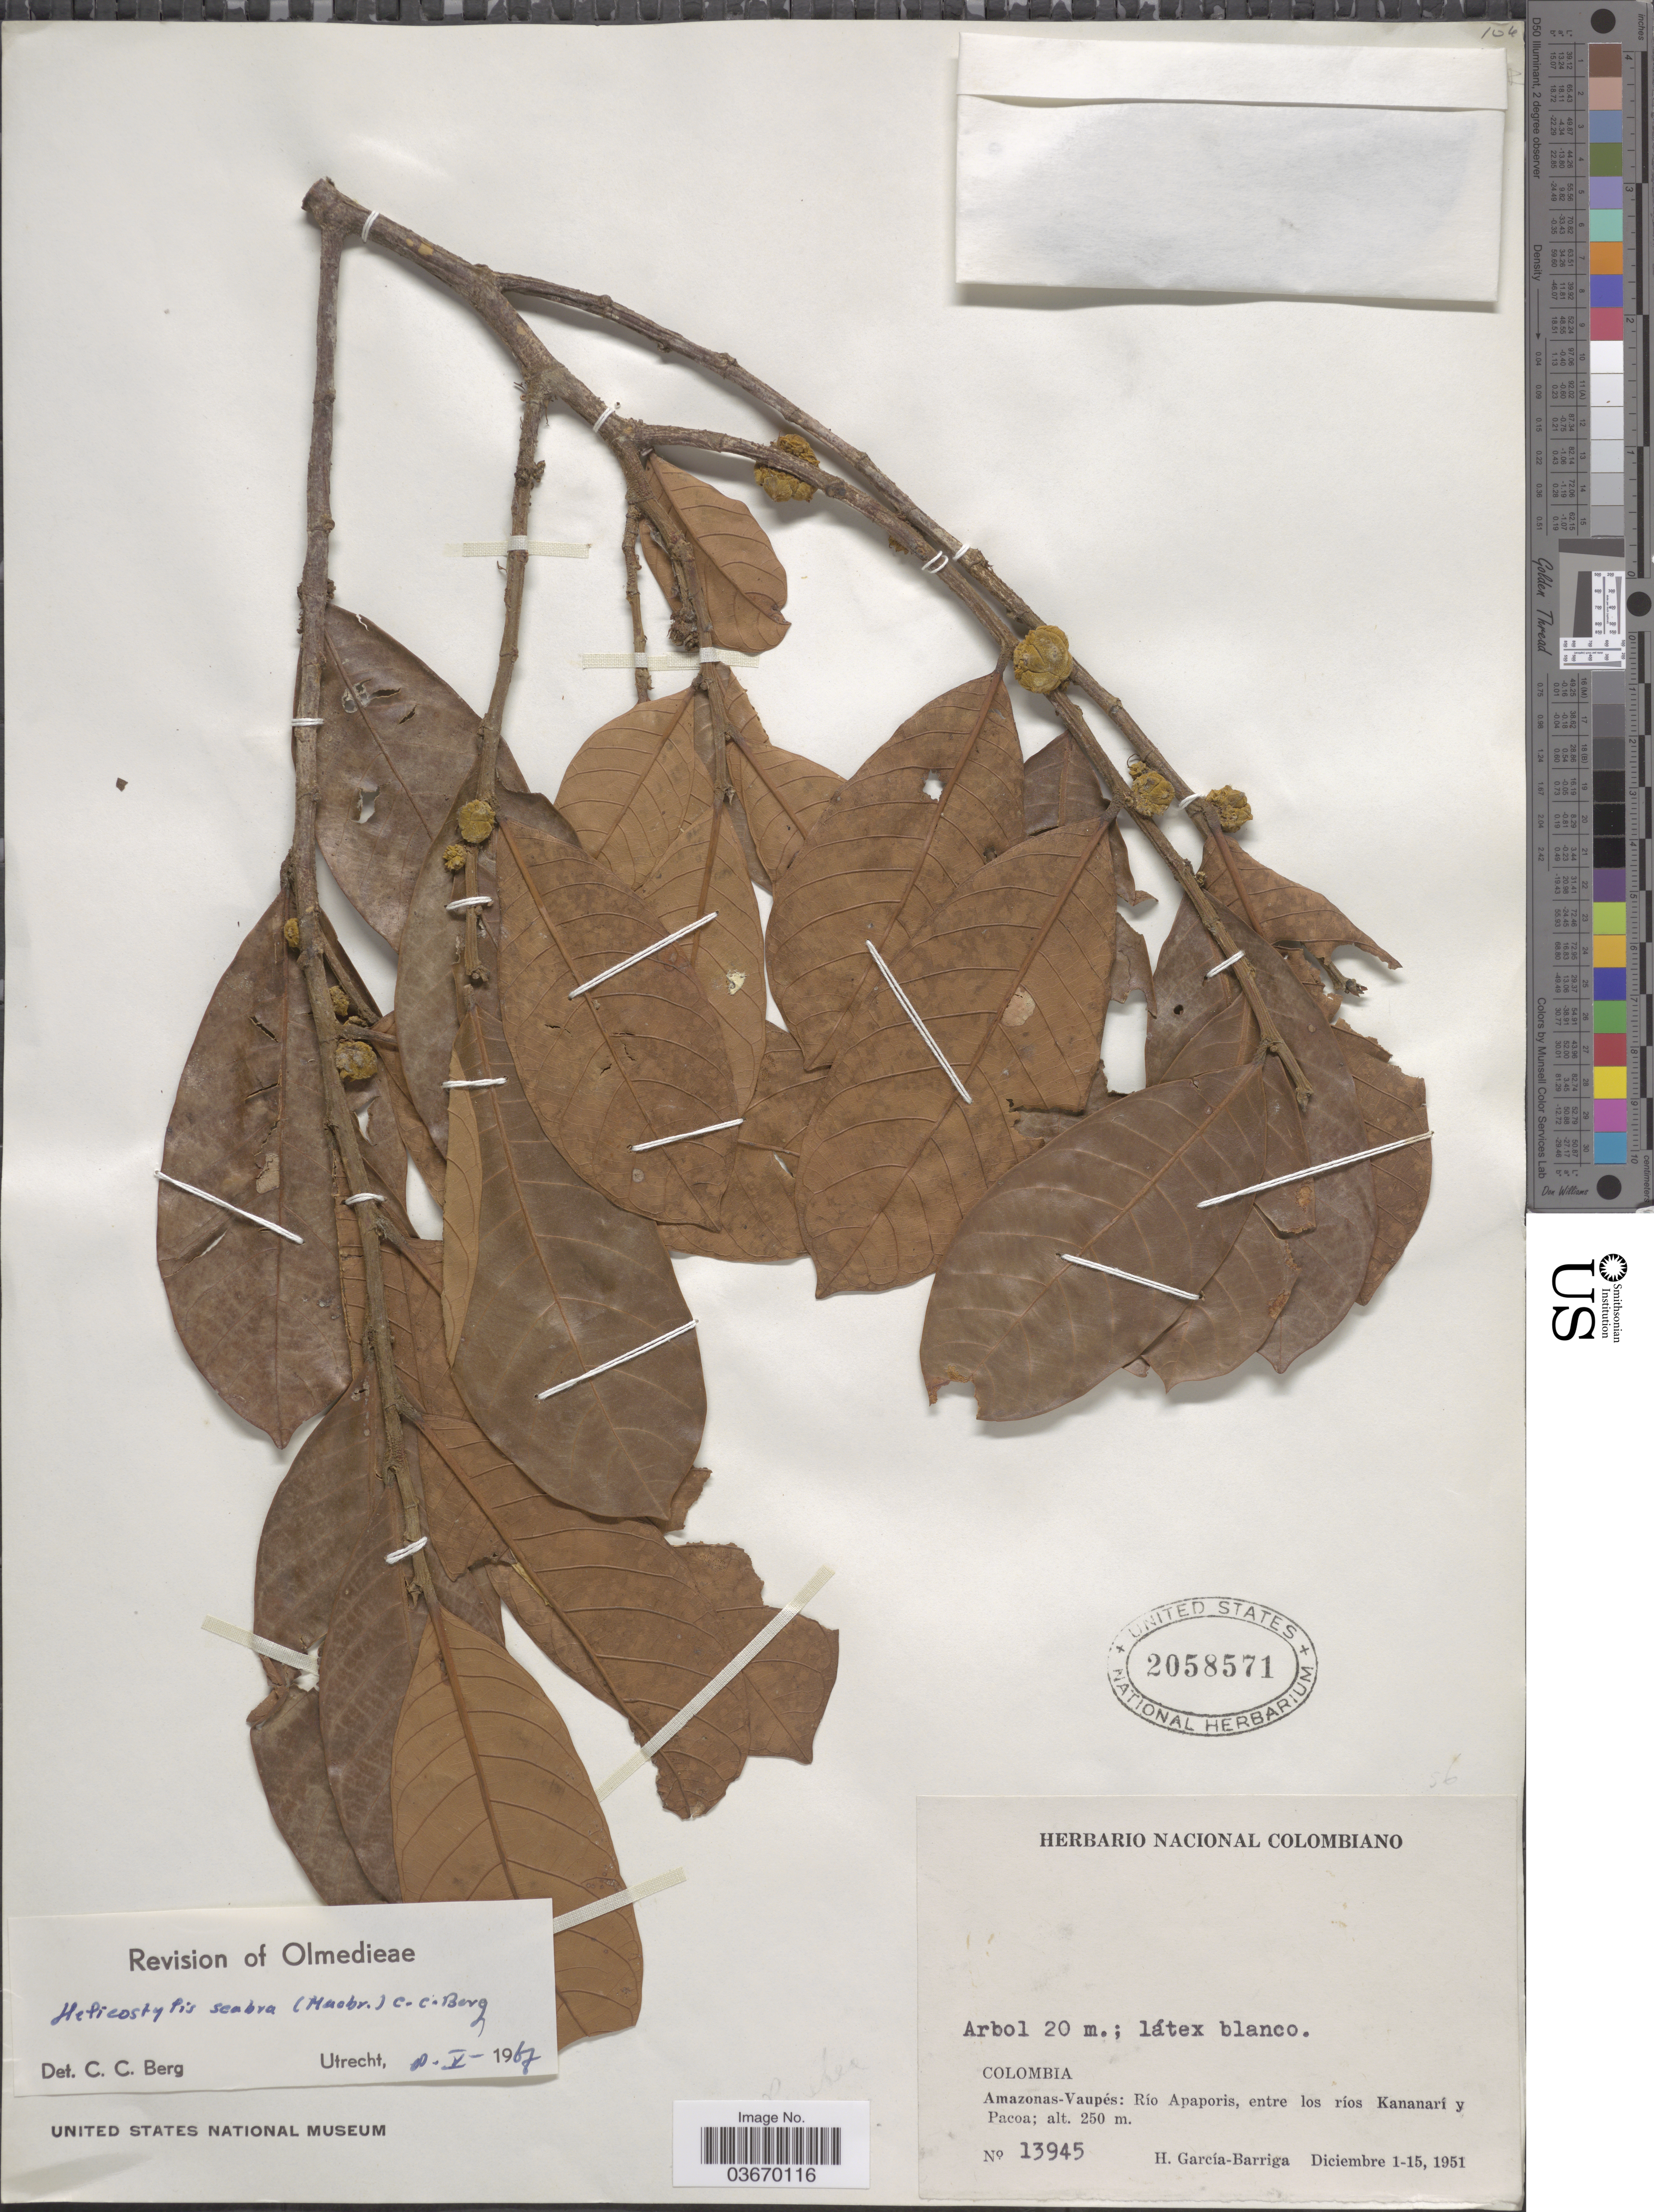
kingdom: Plantae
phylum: Tracheophyta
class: Magnoliopsida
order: Rosales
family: Moraceae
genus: Helicostylis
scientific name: Helicostylis scabra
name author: (J.F. Macbr.) C.C. Berg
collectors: H. García Barriga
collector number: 13945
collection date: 1951-12-01/1951-12-15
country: Colombia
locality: Amazonas-Vaupés: Río Apaporis, entre los ríos Kananarí y Pacoa.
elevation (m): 250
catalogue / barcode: US 2058571